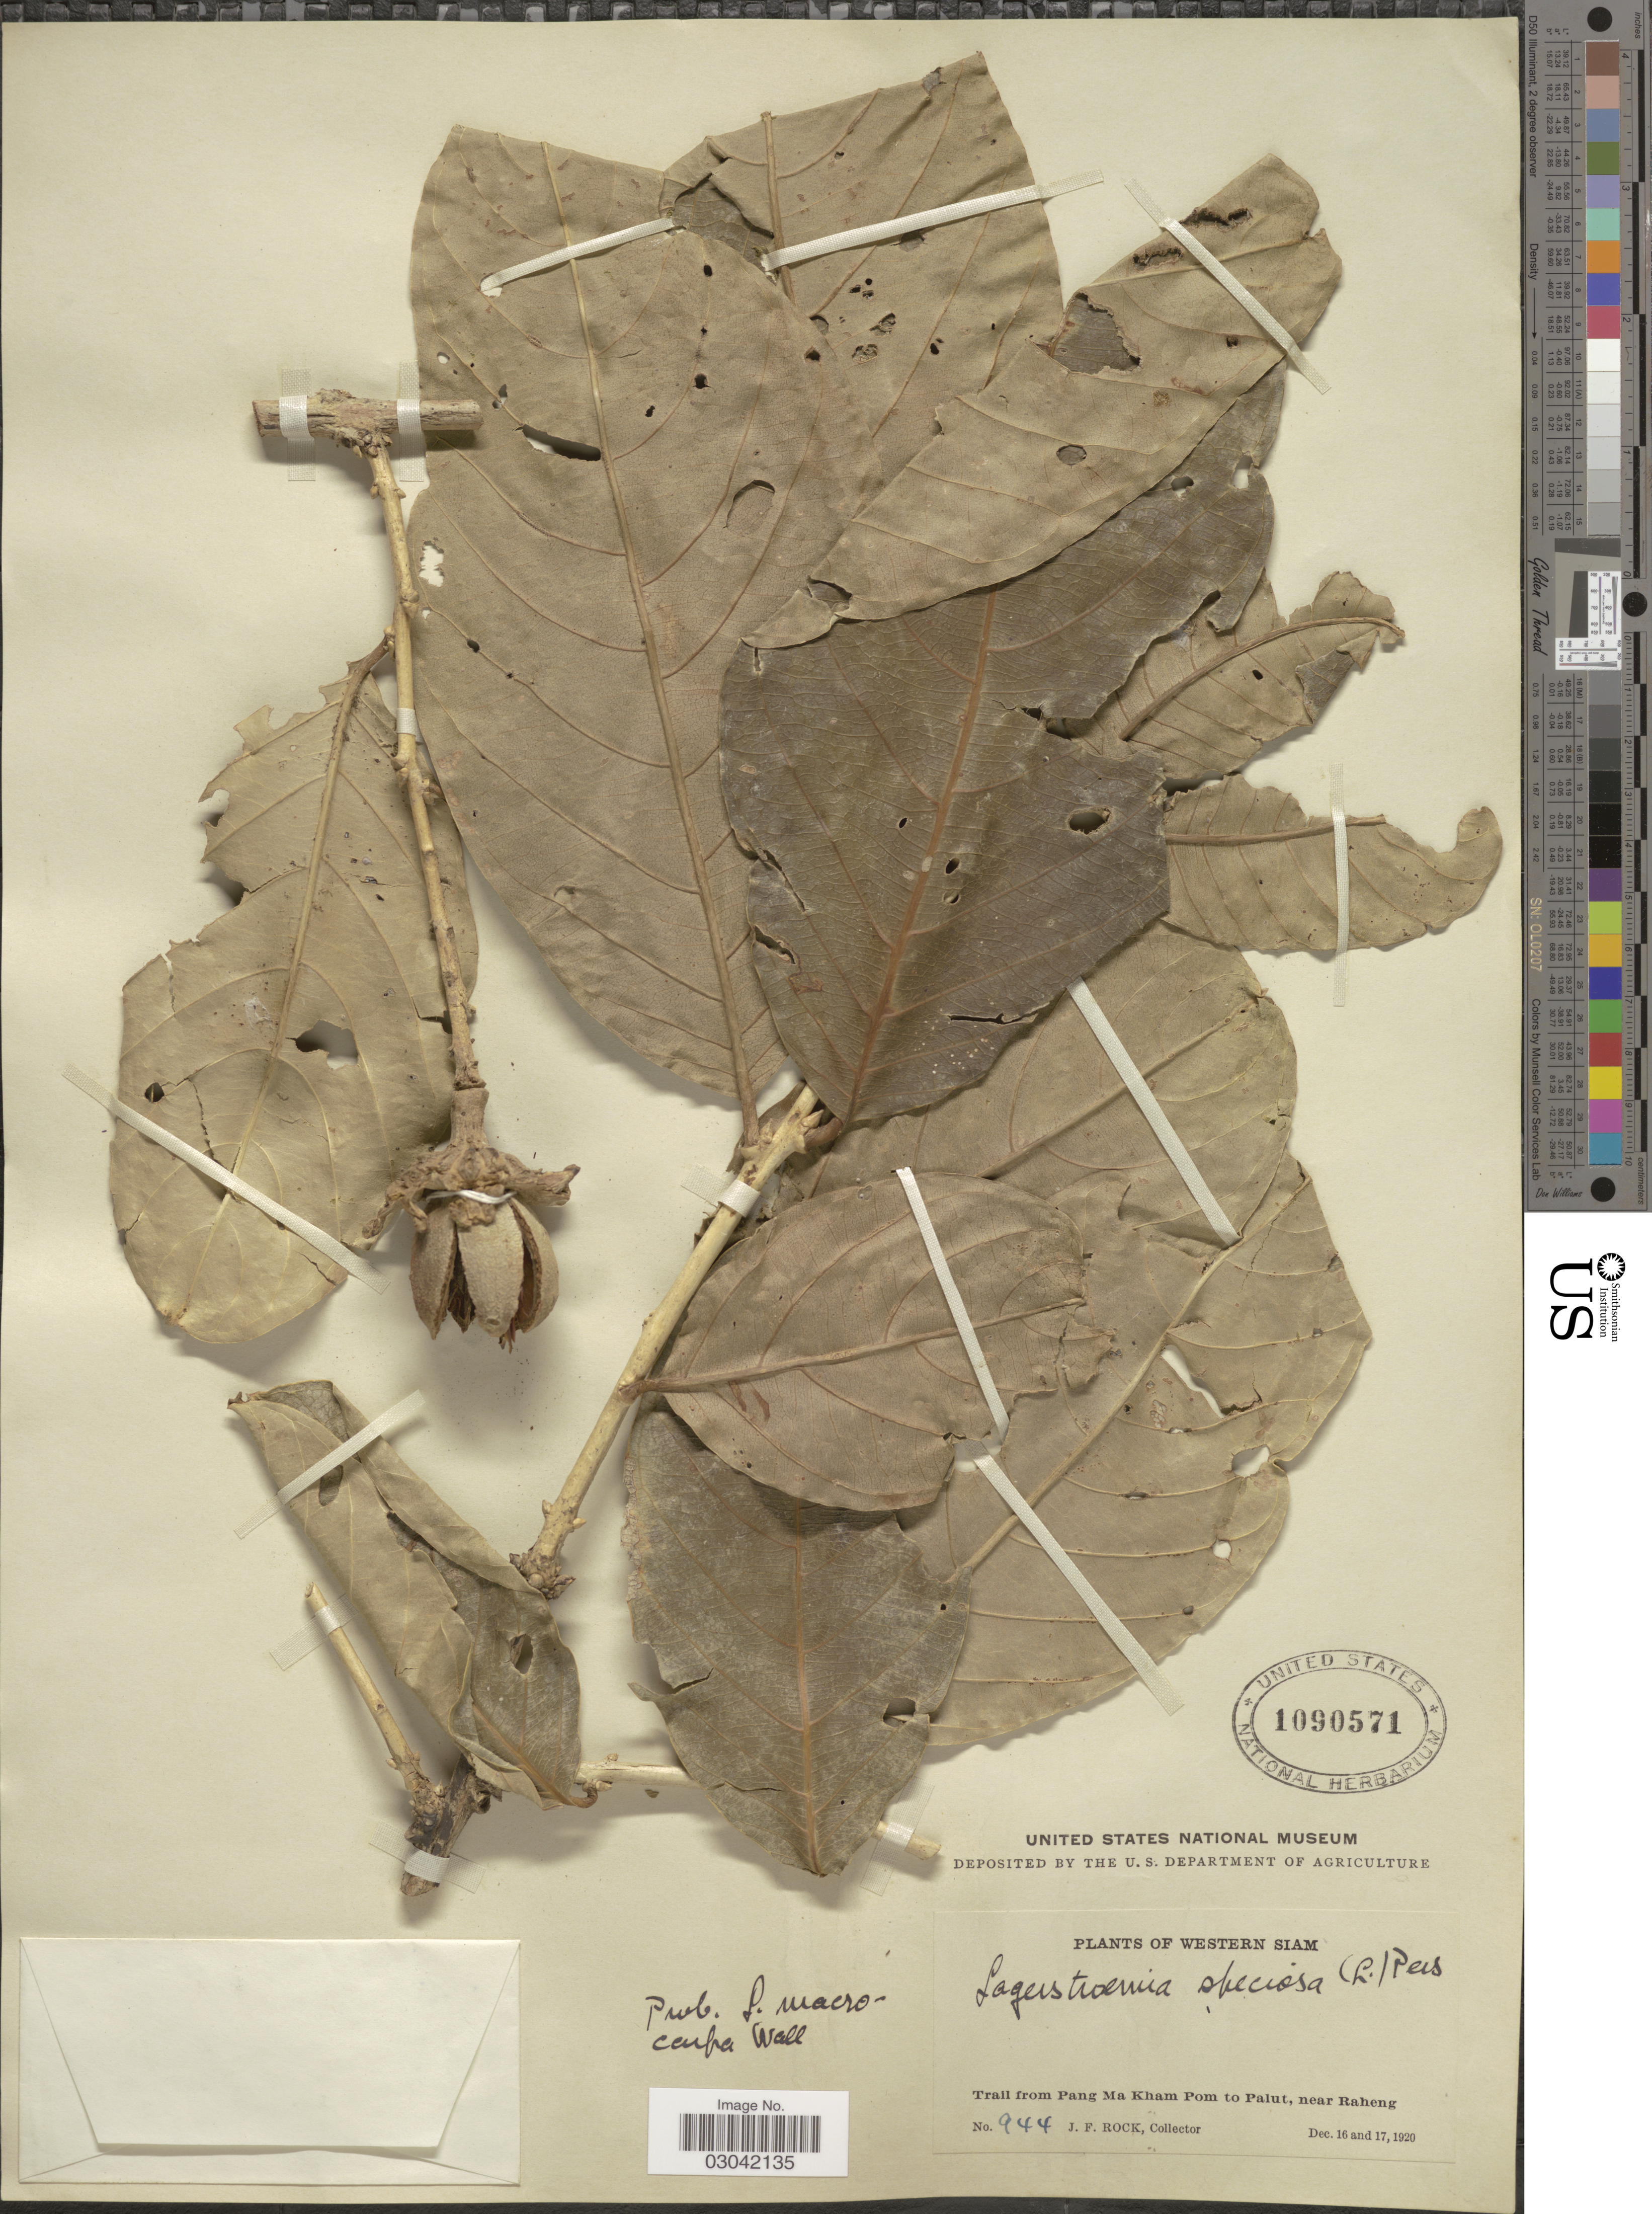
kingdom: Plantae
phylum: Tracheophyta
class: Magnoliopsida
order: Myrtales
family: Lythraceae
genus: Lagerstroemia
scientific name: Lagerstroemia speciosa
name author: (L.) Pers.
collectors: J. Rock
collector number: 944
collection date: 1920-12-16/1920-12-17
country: Thailand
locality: Western Siam. Trail from Pang Ma Kham Pom to Palut, near Raheng.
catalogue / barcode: US 1090571